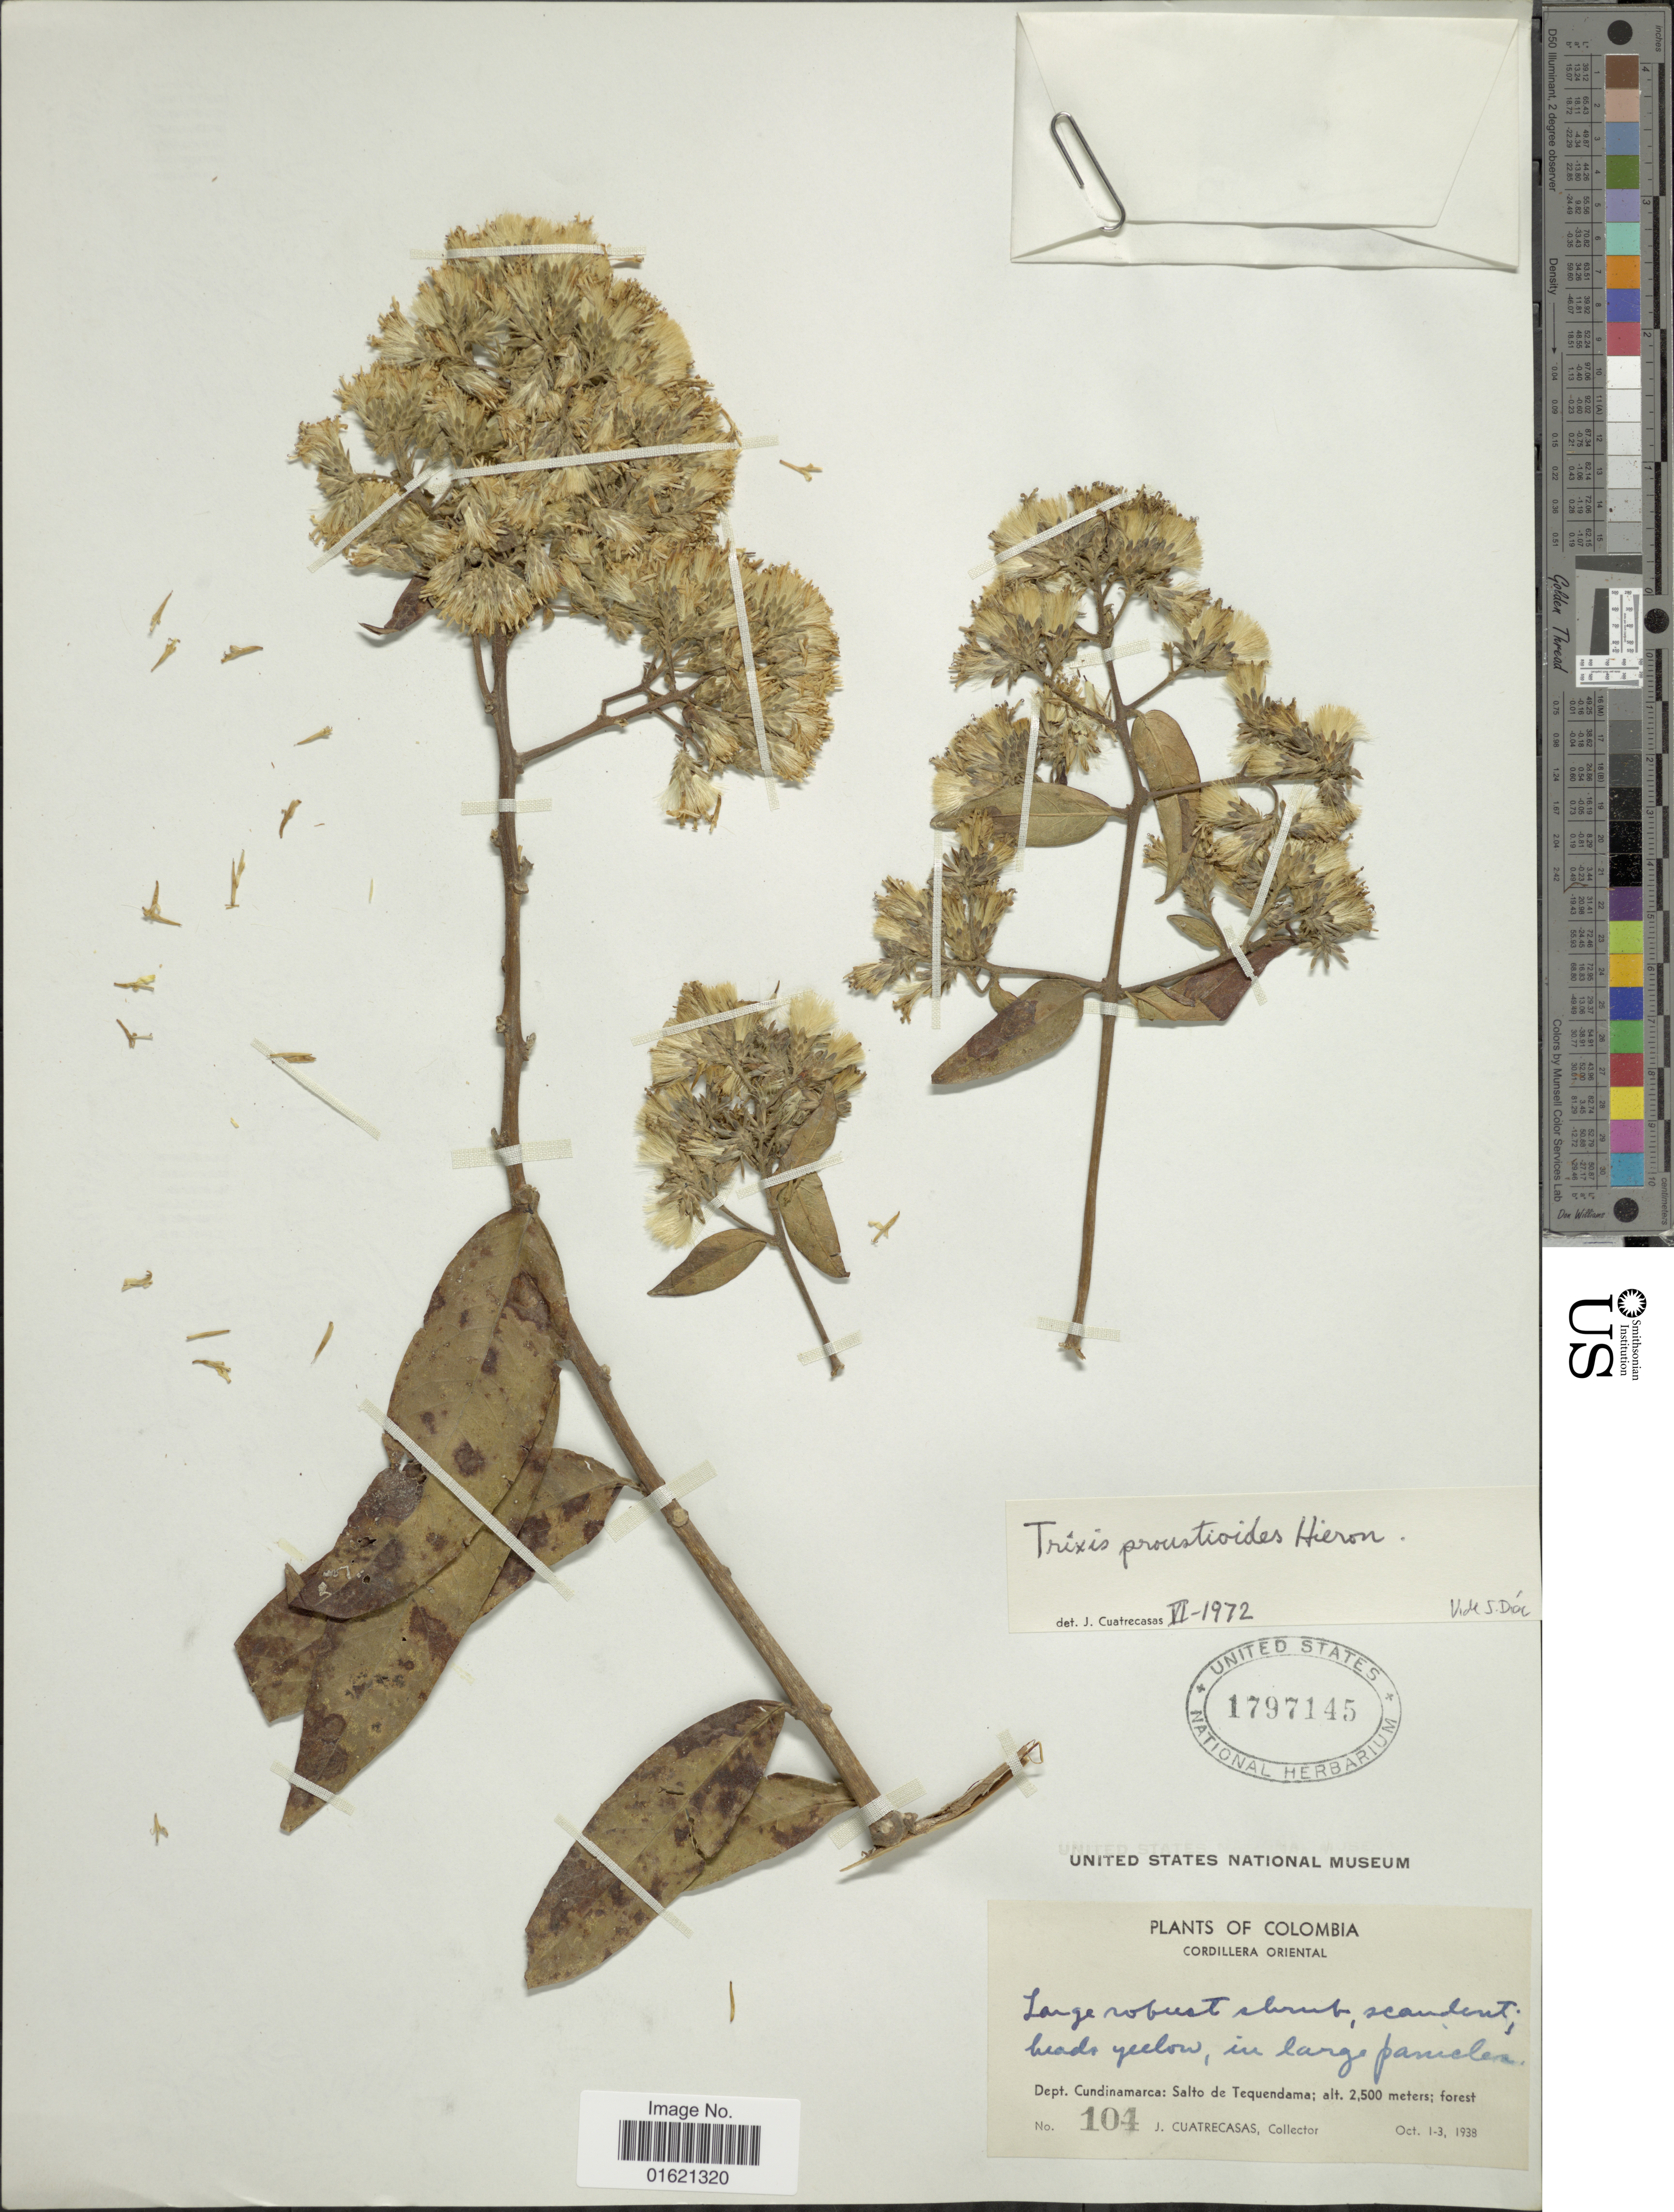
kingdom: Plantae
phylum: Tracheophyta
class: Magnoliopsida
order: Asterales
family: Asteraceae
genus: Trixis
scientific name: Trixis proustioides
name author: Hieron.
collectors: J. Cuatrecasas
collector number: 104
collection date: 1938-10-01/1938-10-03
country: Colombia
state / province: Cundinamarca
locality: Dept, Cundinamarca: Salto de Tequendama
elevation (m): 2500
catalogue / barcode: US 1797145